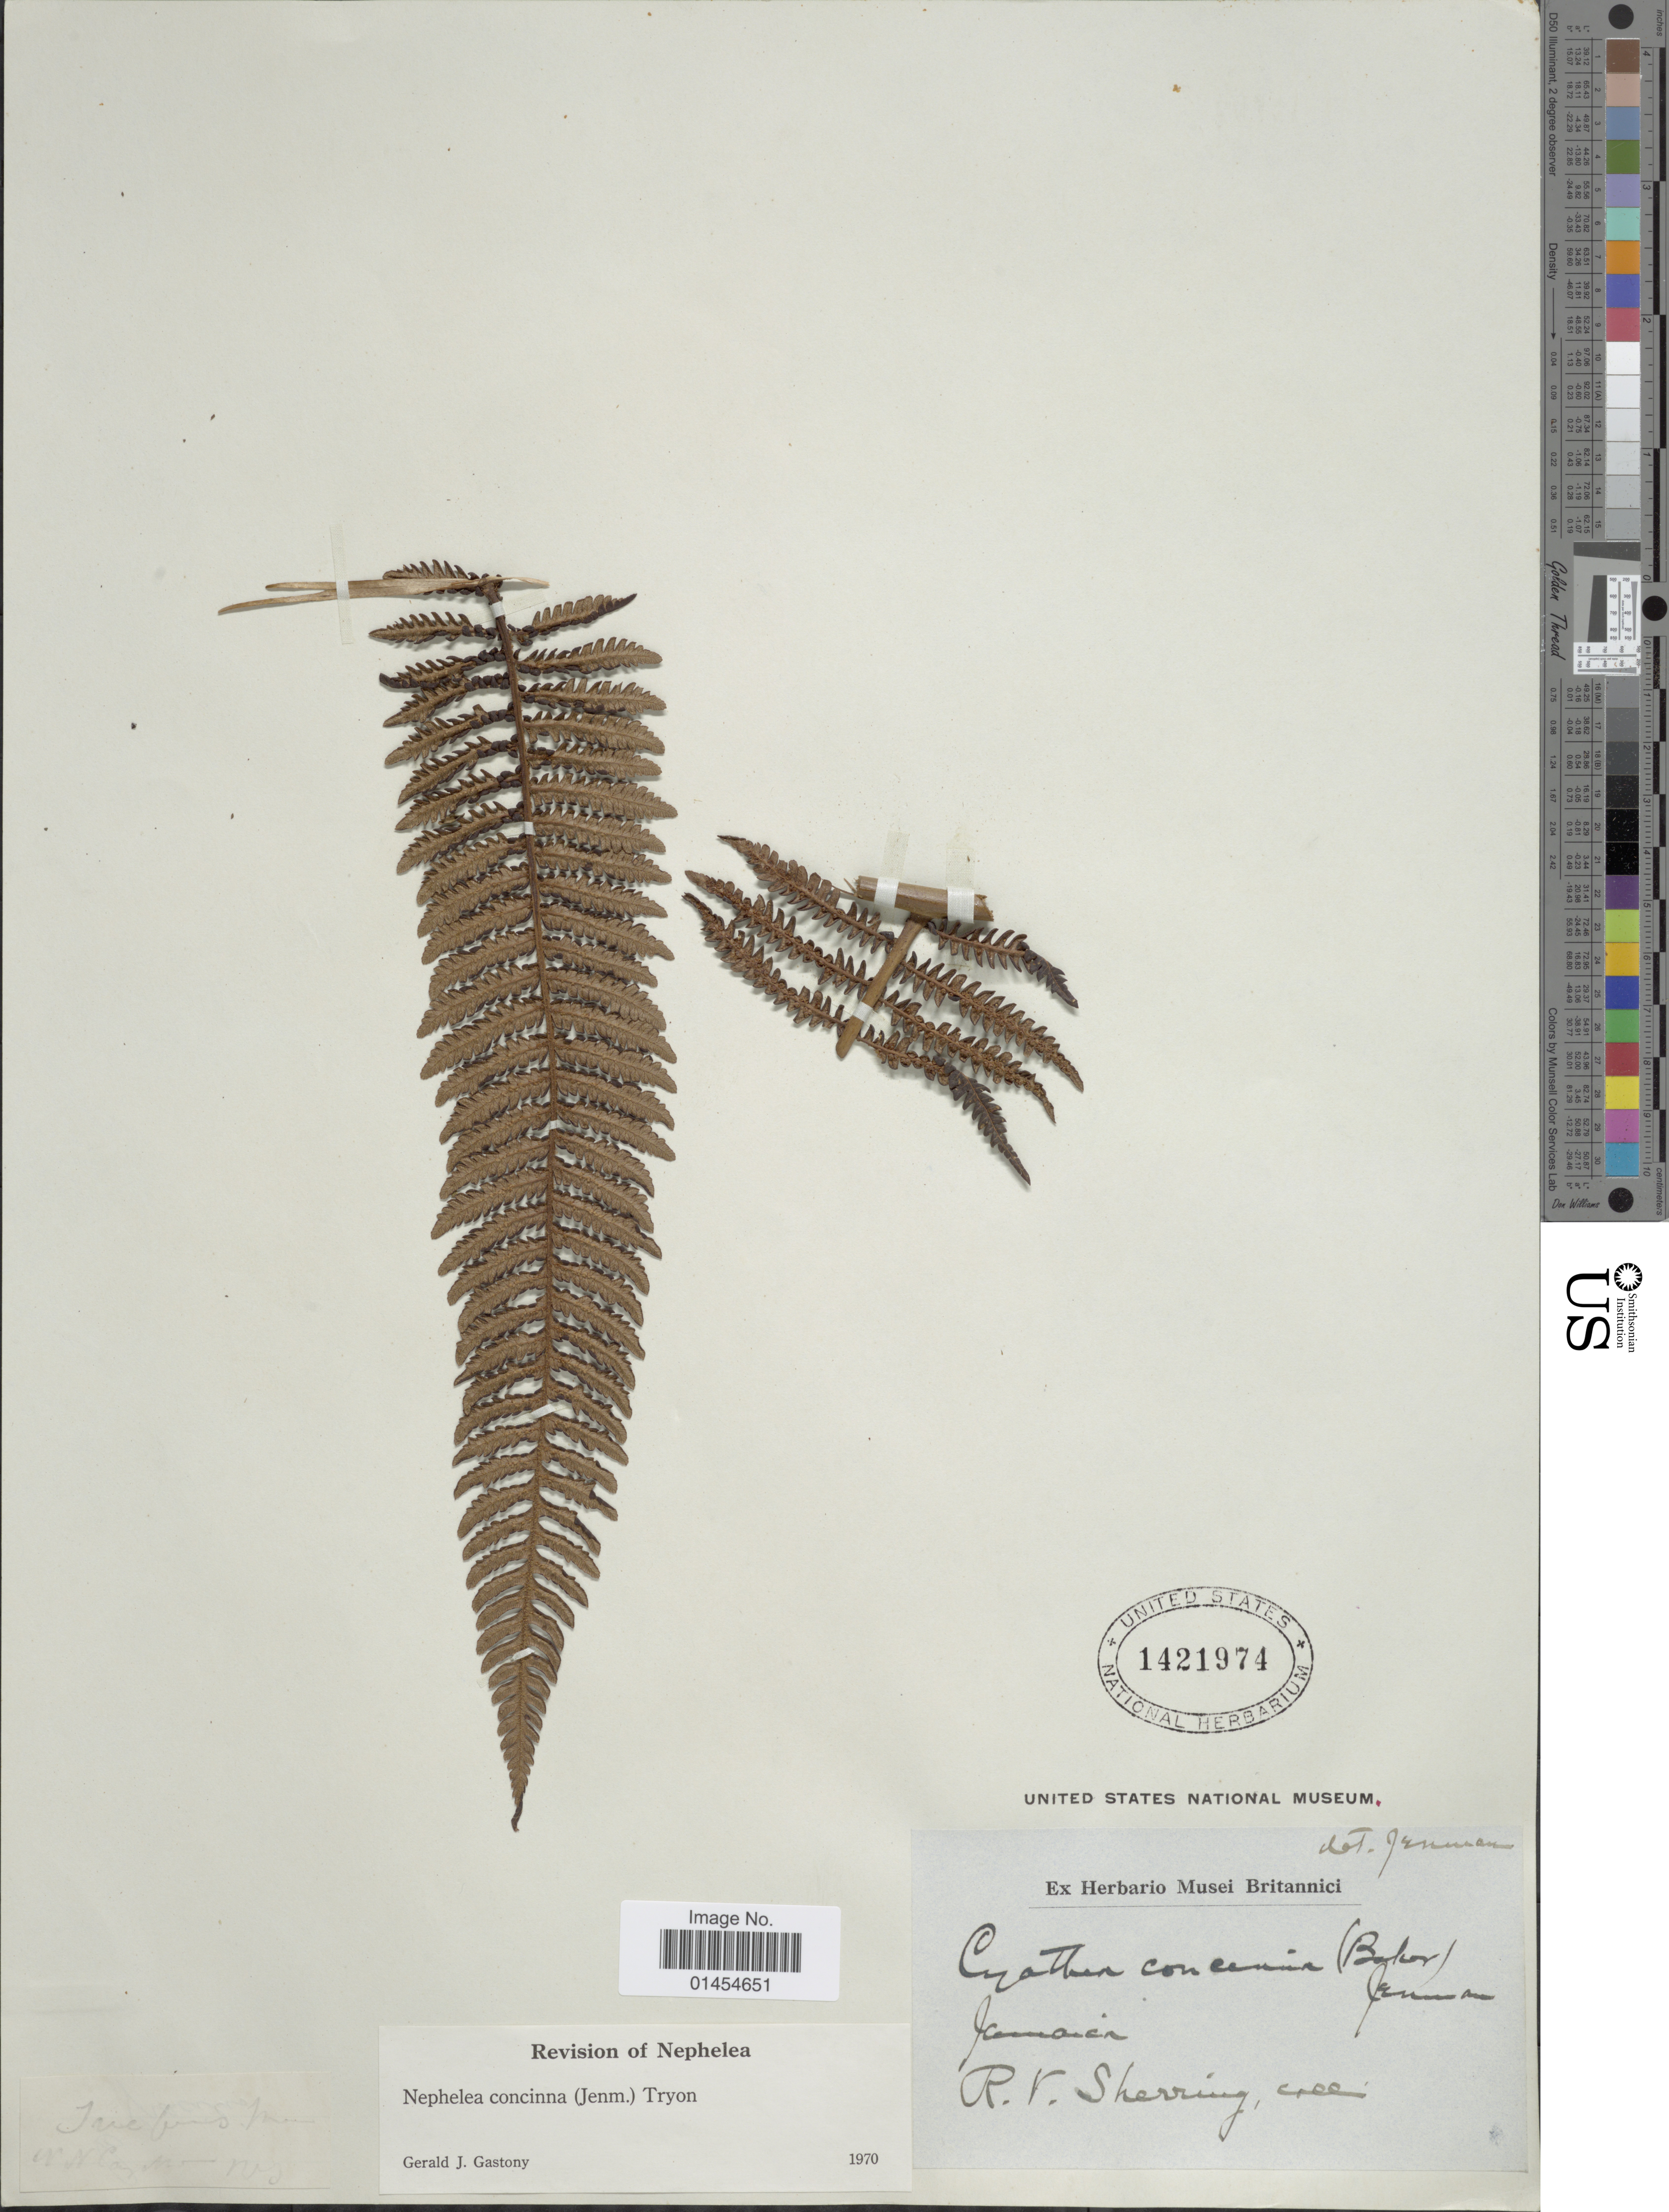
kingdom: Plantae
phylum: Tracheophyta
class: Polypodiopsida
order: Cyatheales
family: Cyatheaceae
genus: Alsophila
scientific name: Alsophila concinna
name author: Baker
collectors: R. Sherring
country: Jamaica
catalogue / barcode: US 1421974